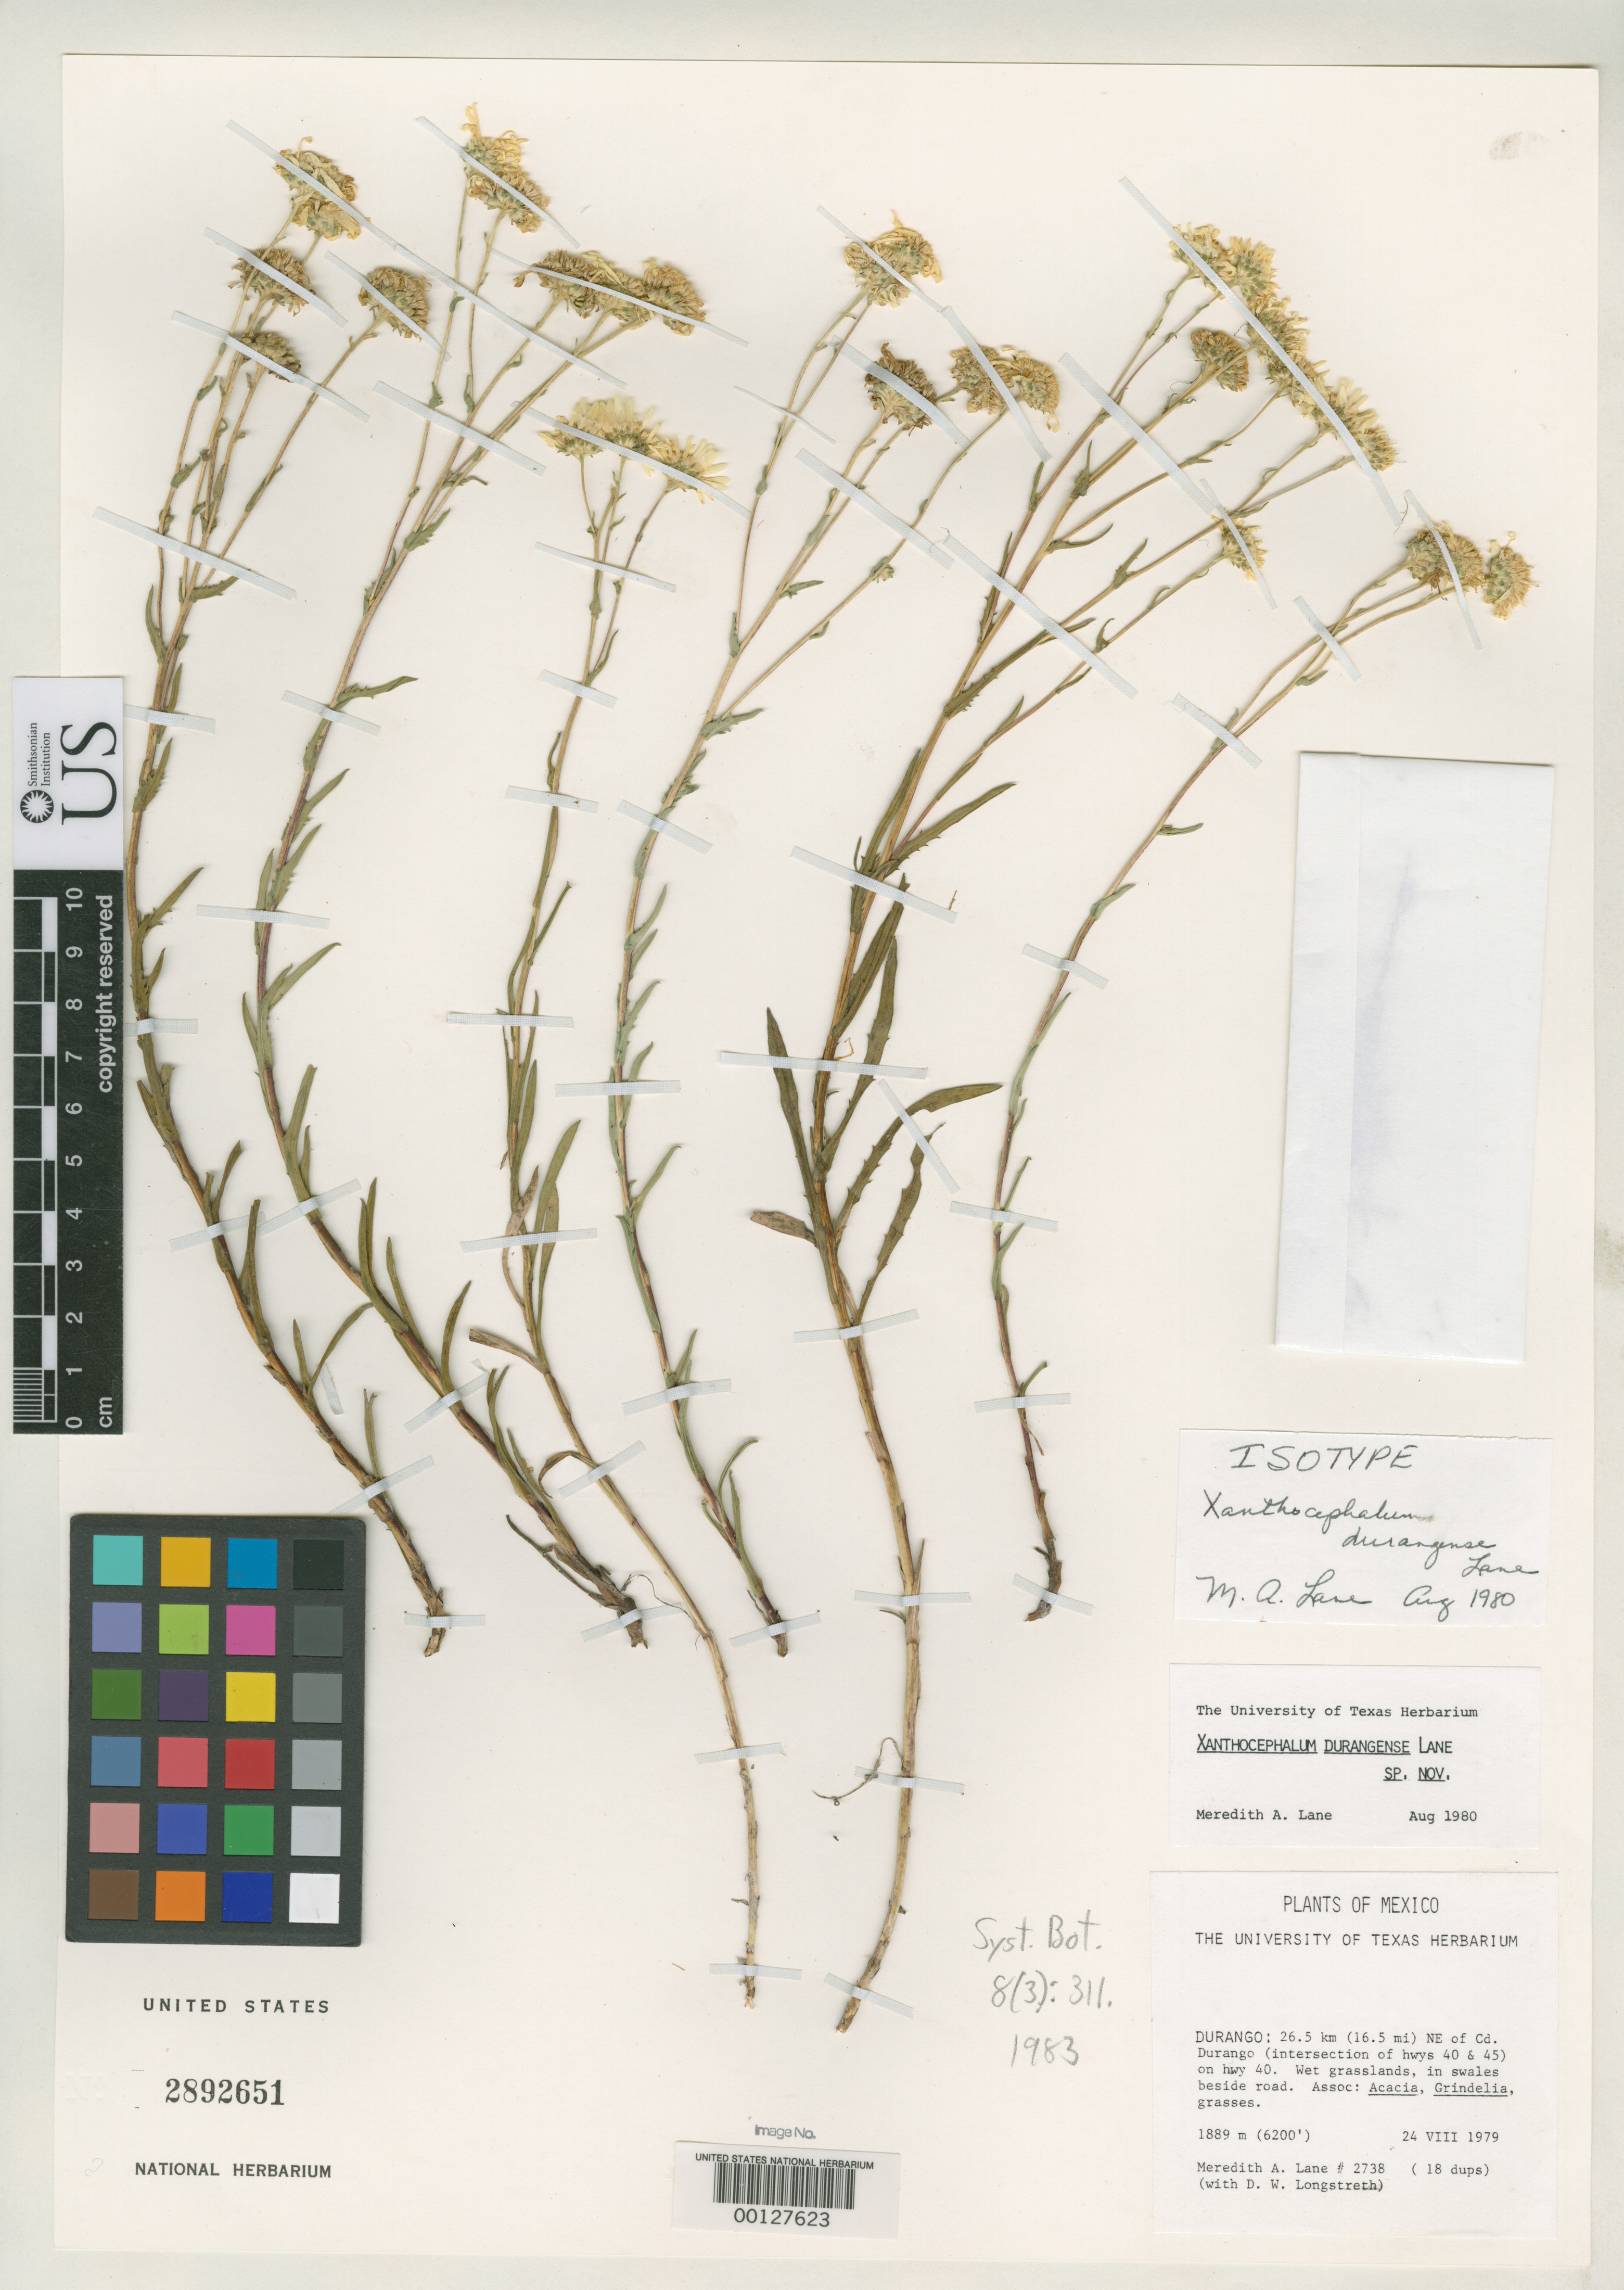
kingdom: Plantae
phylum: Tracheophyta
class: Magnoliopsida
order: Asterales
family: Asteraceae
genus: Xanthocephalum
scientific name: Xanthocephalum durangense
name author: M.A. Lane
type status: Isotype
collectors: M. A. Lane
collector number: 2738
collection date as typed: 24 Aug 1979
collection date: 1979-08-24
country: Mexico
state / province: Durango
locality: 26.5 km NE of Ciudad Durango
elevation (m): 1889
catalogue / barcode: US 2892651